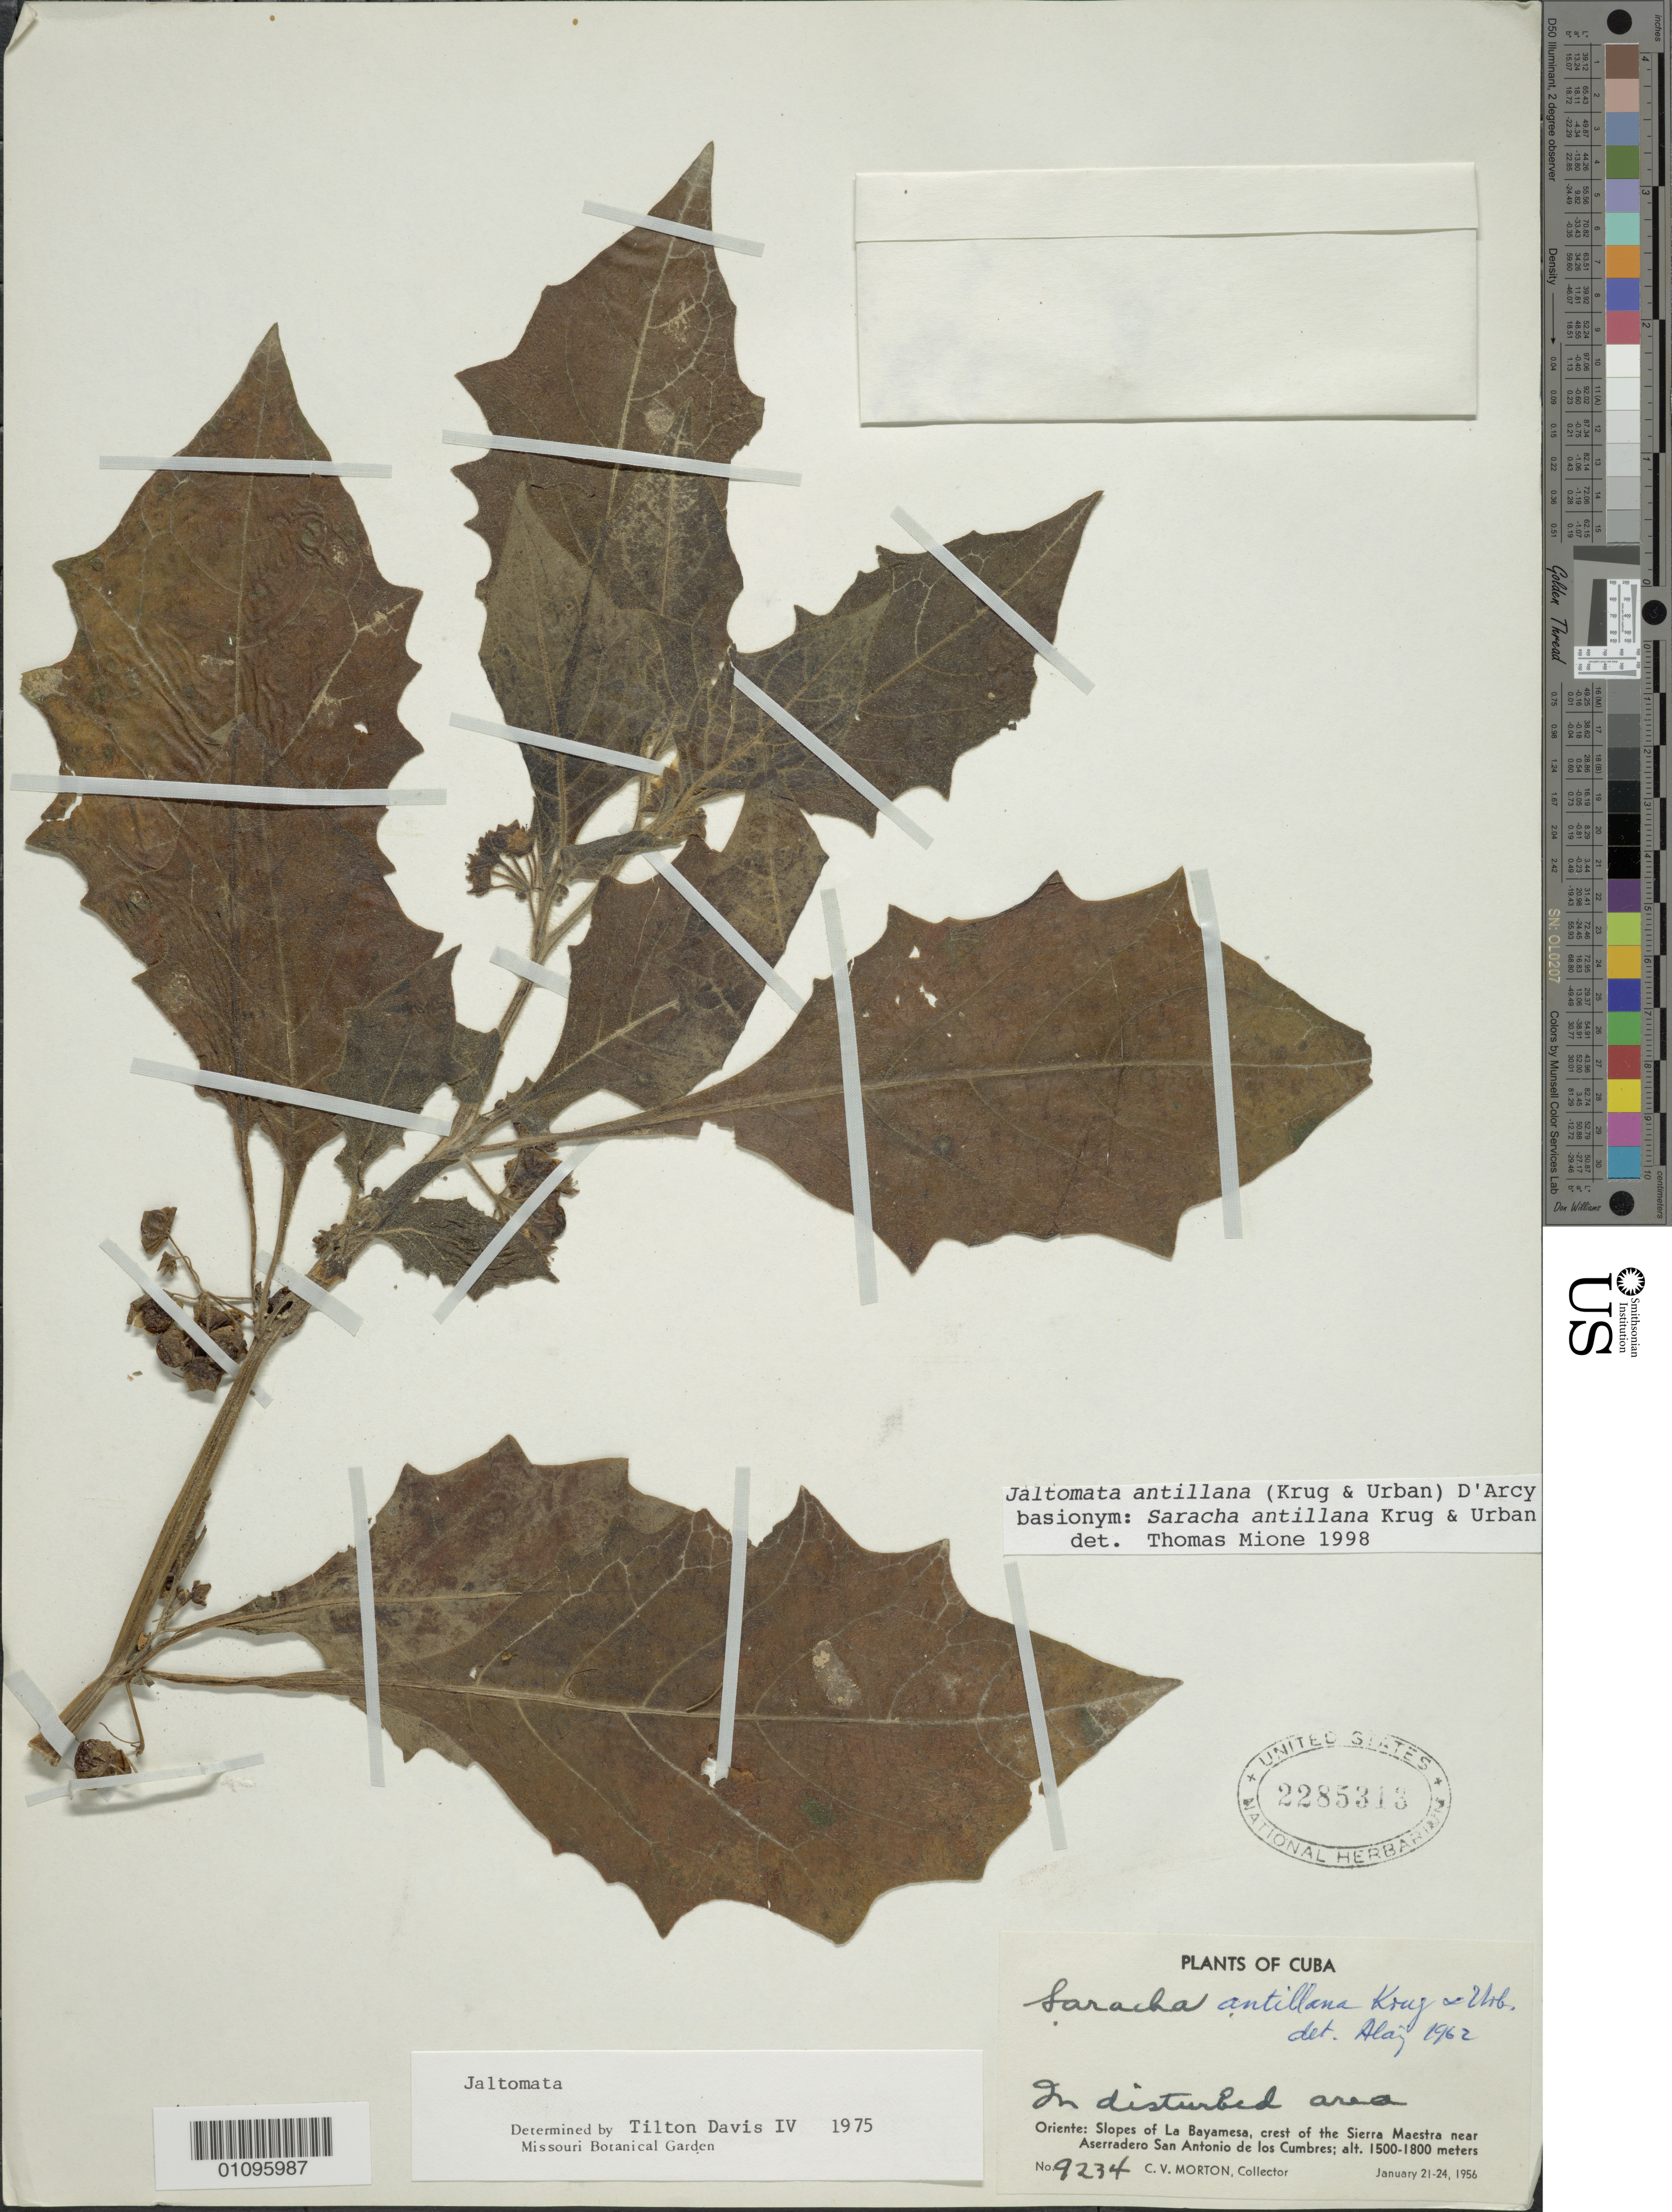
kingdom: Plantae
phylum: Tracheophyta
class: Magnoliopsida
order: Solanales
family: Solanaceae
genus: Jaltomata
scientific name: Jaltomata antillana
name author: (Krug & Urb.) D'Arcy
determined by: Mione, Thomas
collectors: C. V. Morton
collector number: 9234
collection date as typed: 21 Jan 1956 to 24 Jan 1956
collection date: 1956-01-21/1956-01-24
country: Cuba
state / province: Oriente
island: Cuba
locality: La Bayamesa slopes, crest of the Sierra Maestra near Aserradero San Antonio de los Cumbres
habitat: In disturbed area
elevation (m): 1500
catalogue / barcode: US 2285313